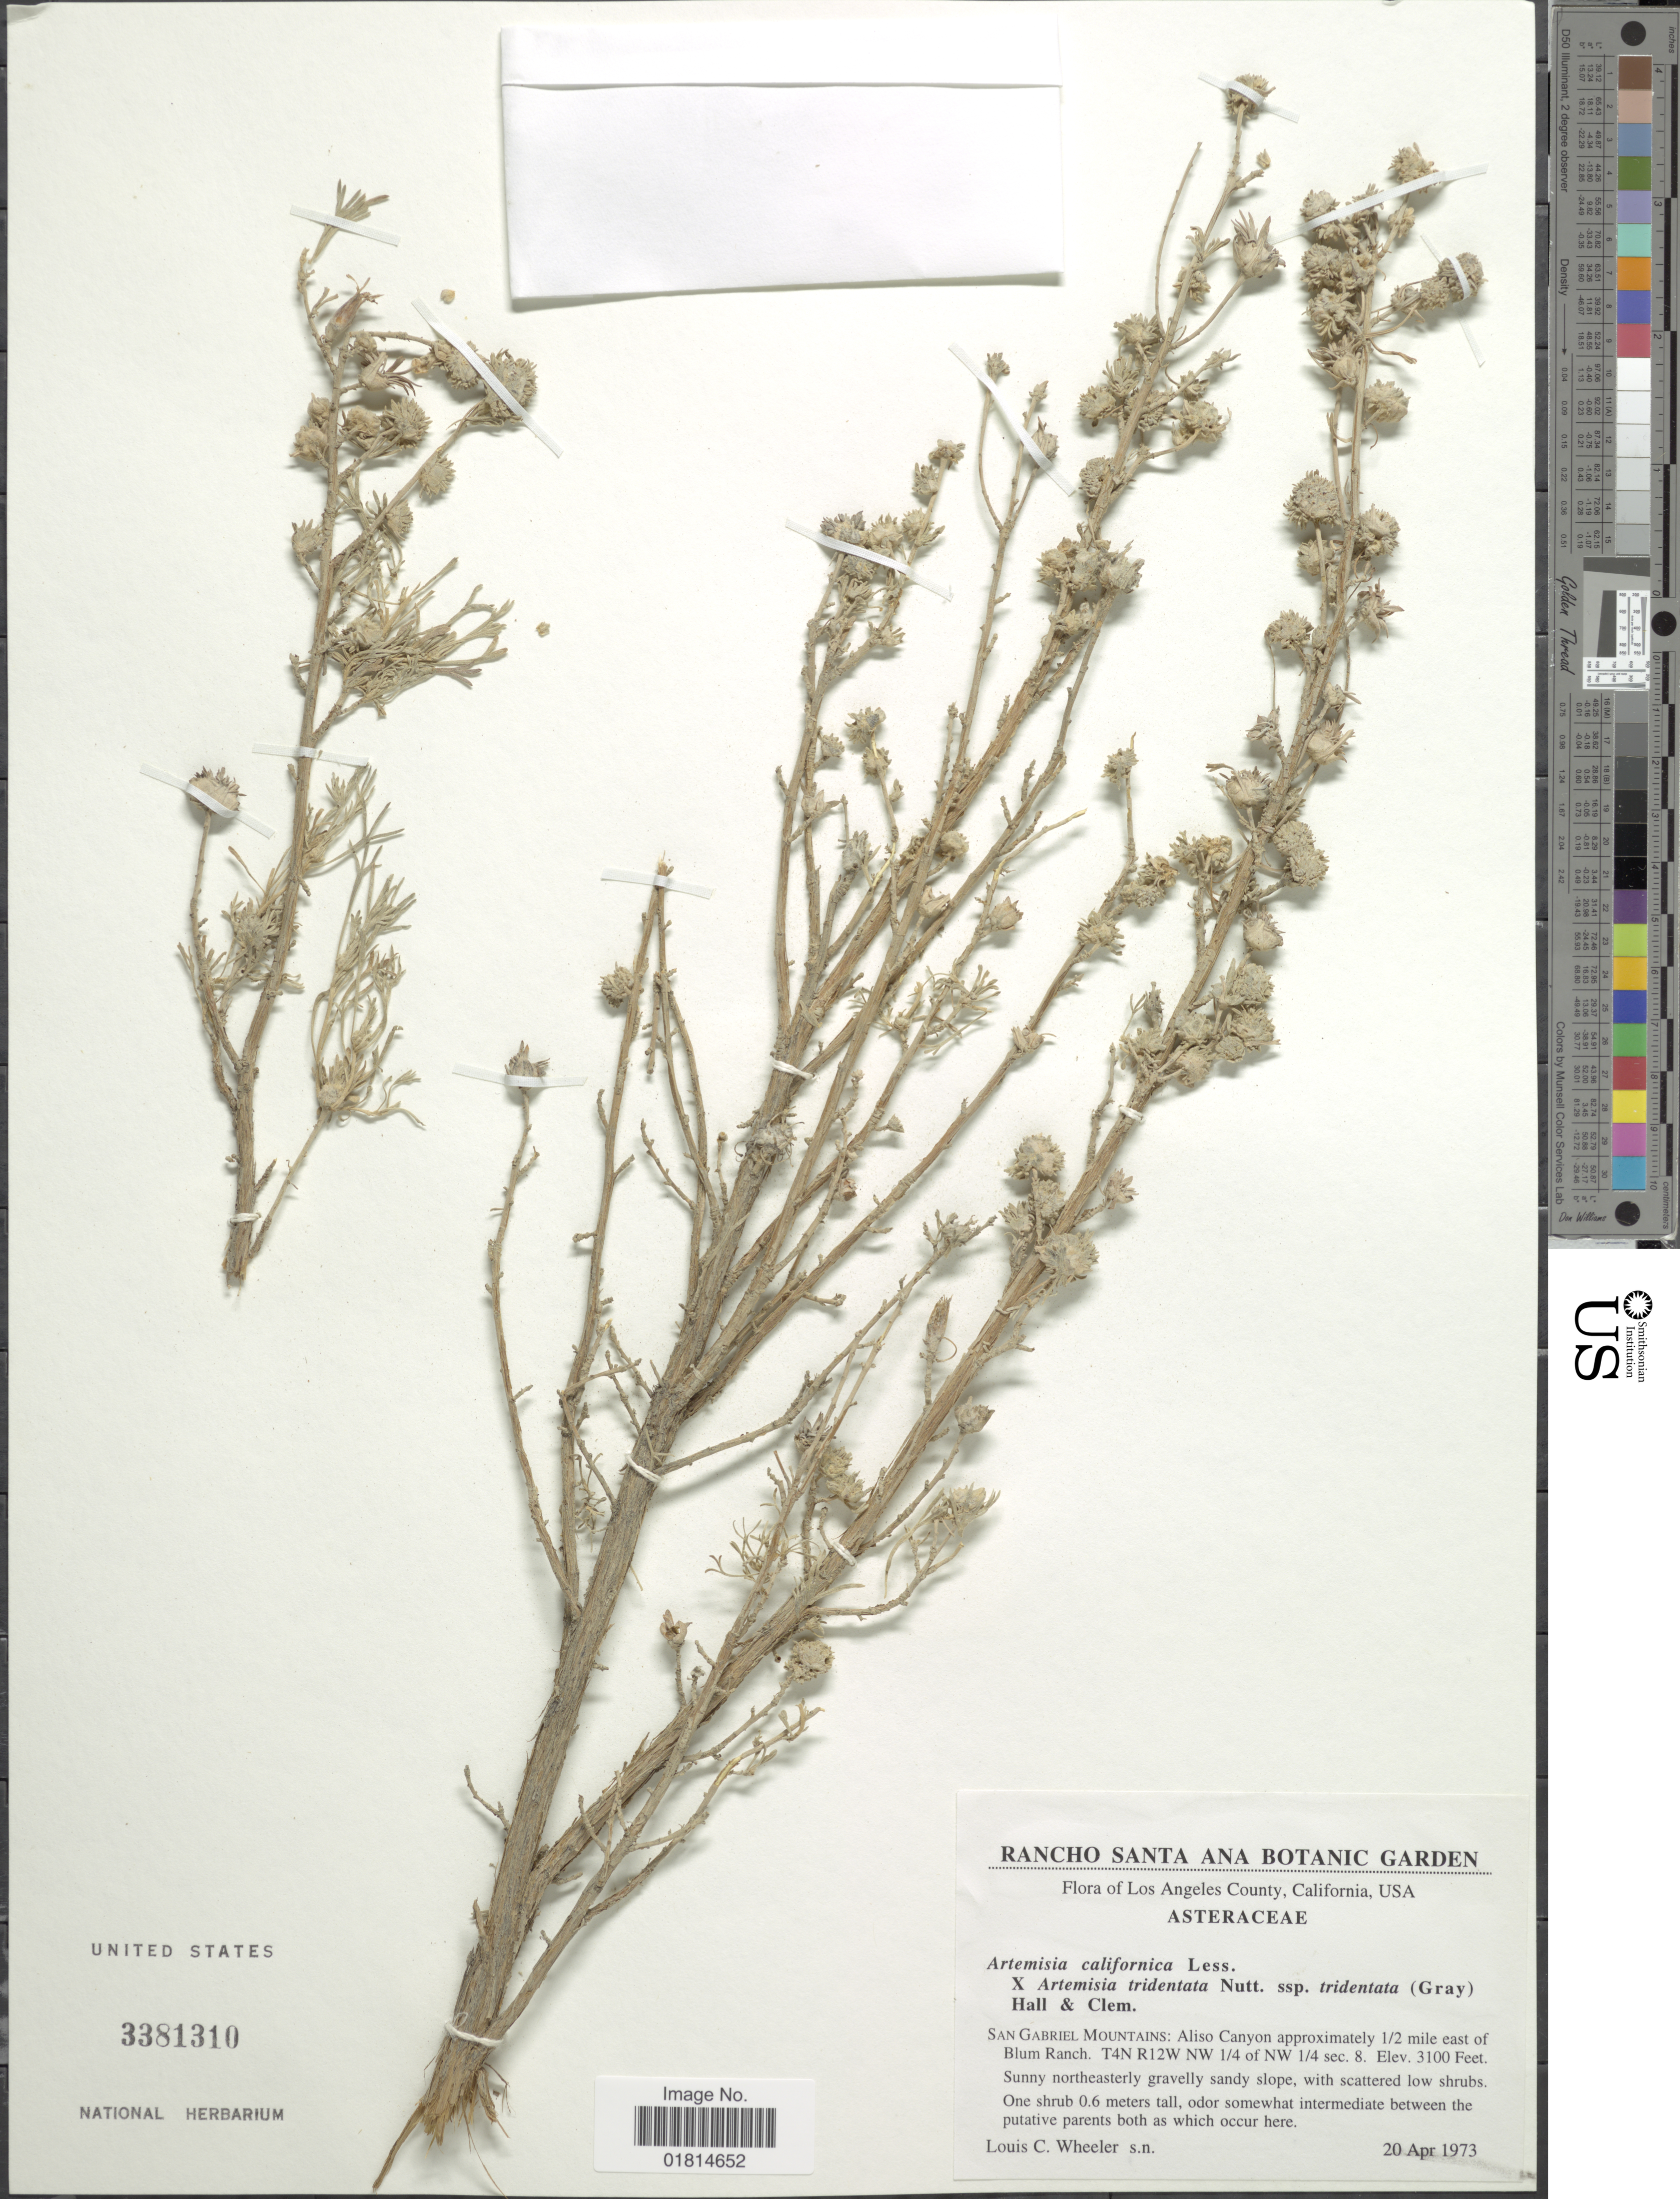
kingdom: Plantae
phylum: Tracheophyta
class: Magnoliopsida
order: Asterales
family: Asteraceae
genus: Artemisia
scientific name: Artemisia californica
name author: Less.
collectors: L. C. Wheeler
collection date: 1973-04-20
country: United States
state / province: California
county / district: Los Angeles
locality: Los Angeles County, California, USA. San Gabriel Mountains: Aliso Canyon approximately 1/2 mile east of Blum Ranch. T4N R12W NW 1/4 of NW 1/4 sec. 8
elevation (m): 945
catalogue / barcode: US 3381310